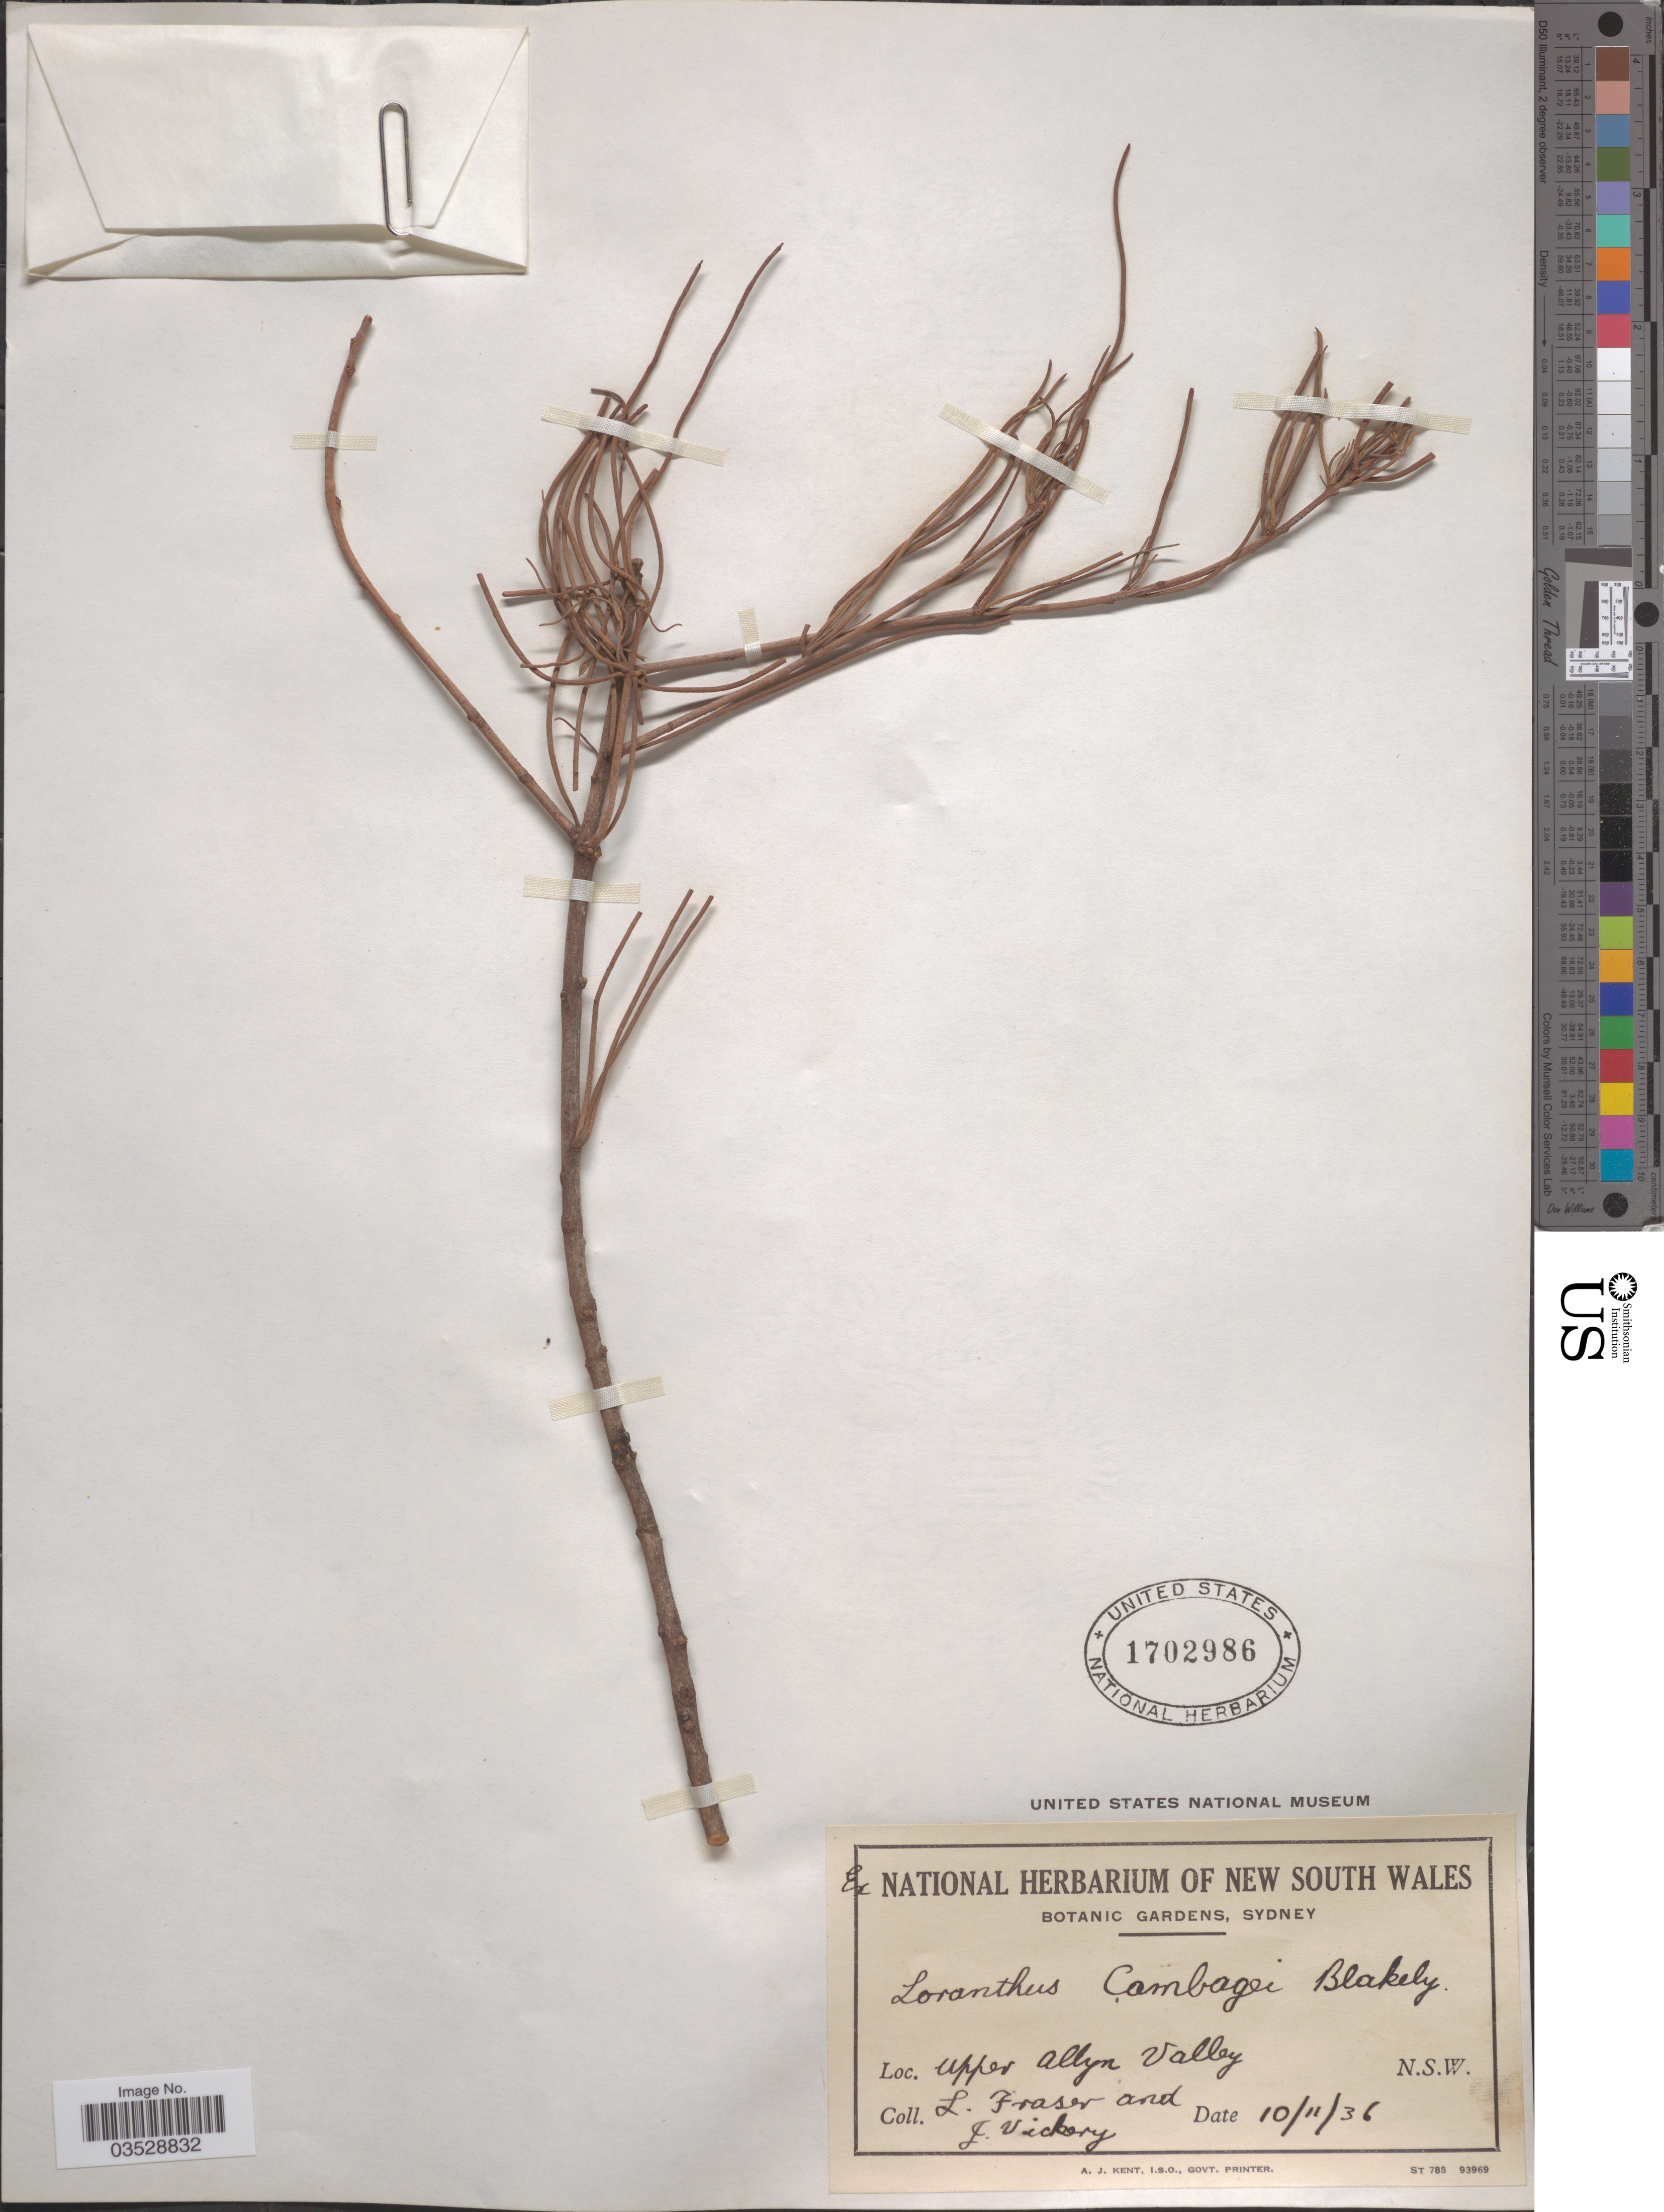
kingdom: Plantae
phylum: Tracheophyta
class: Magnoliopsida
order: Santalales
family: Loranthaceae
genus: Amyema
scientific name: Amyema cambagei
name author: Danser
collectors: L. Fraser & J. Vickery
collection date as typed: Transcribed d/m/y: 10/11/36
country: Australia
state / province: New South Wales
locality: Upper Allyn Valley.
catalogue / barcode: US 1702986